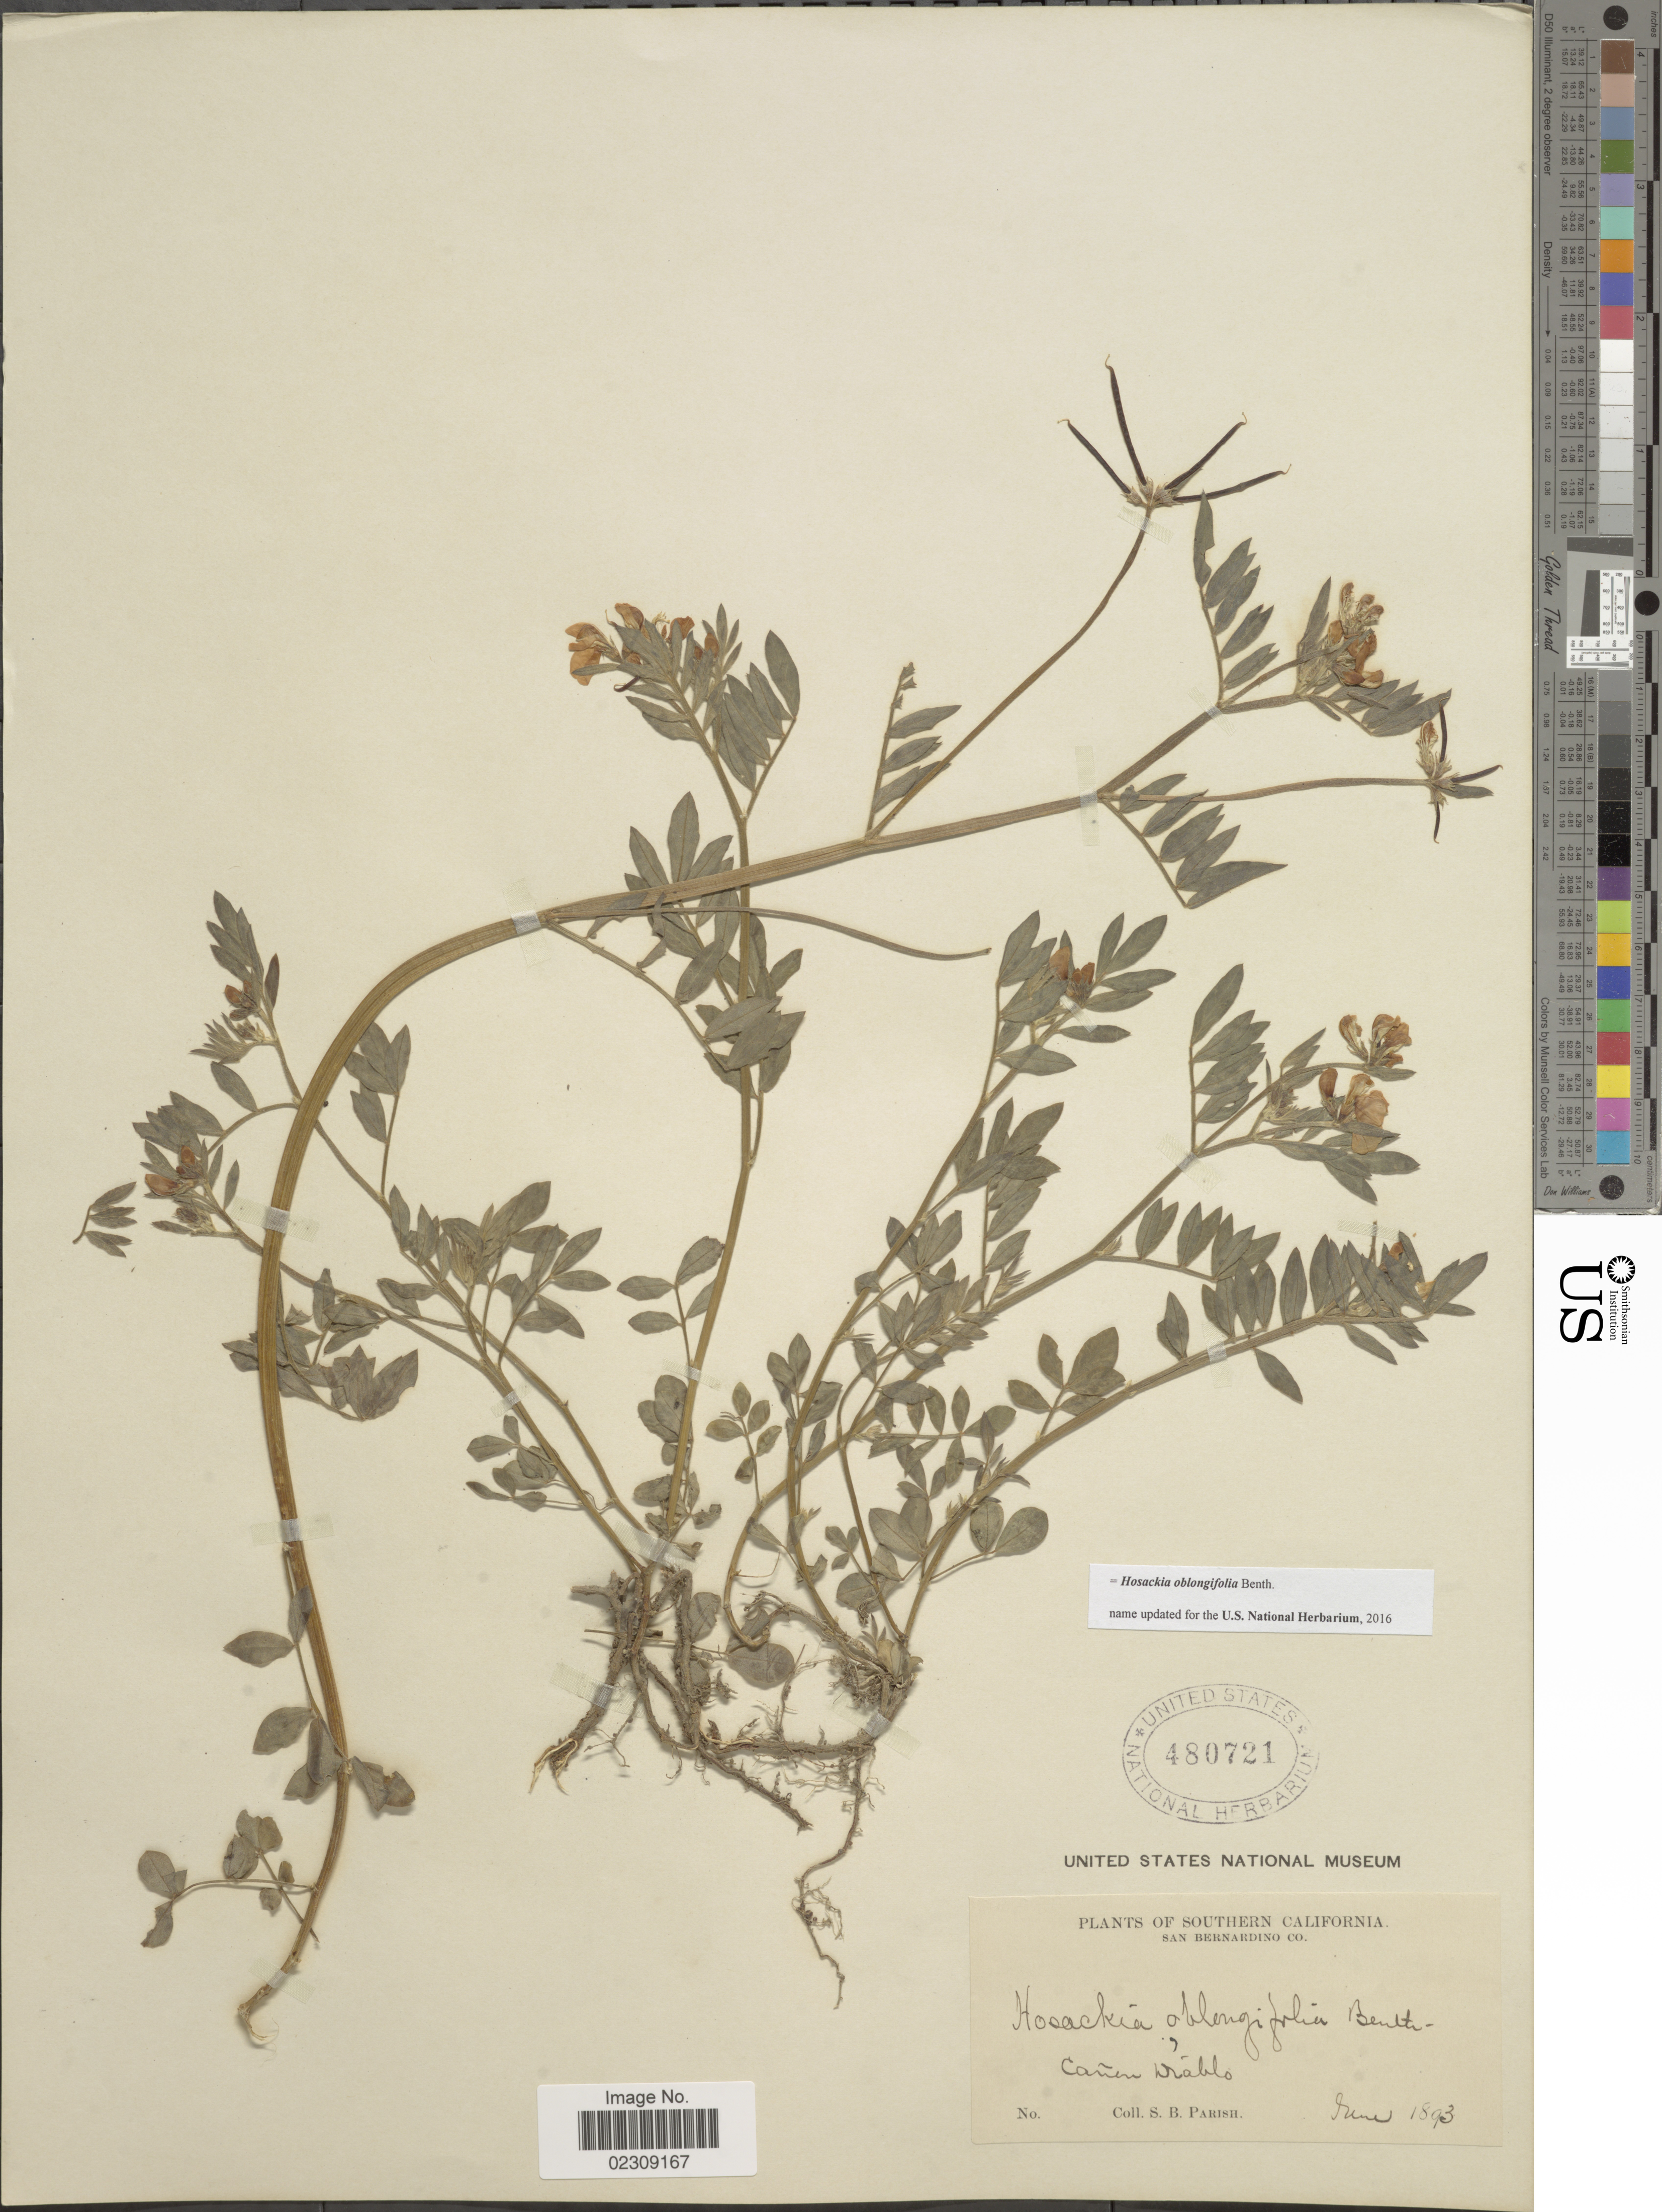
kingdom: Plantae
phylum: Tracheophyta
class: Magnoliopsida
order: Fabales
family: Fabaceae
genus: Hosackia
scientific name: Hosackia oblongifolia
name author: Benth.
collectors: S. B. Parish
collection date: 1893-06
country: United States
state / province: California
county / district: San Bernardino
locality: Southern California, San Bernardino Co, Cañon Diablo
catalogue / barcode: US 480721